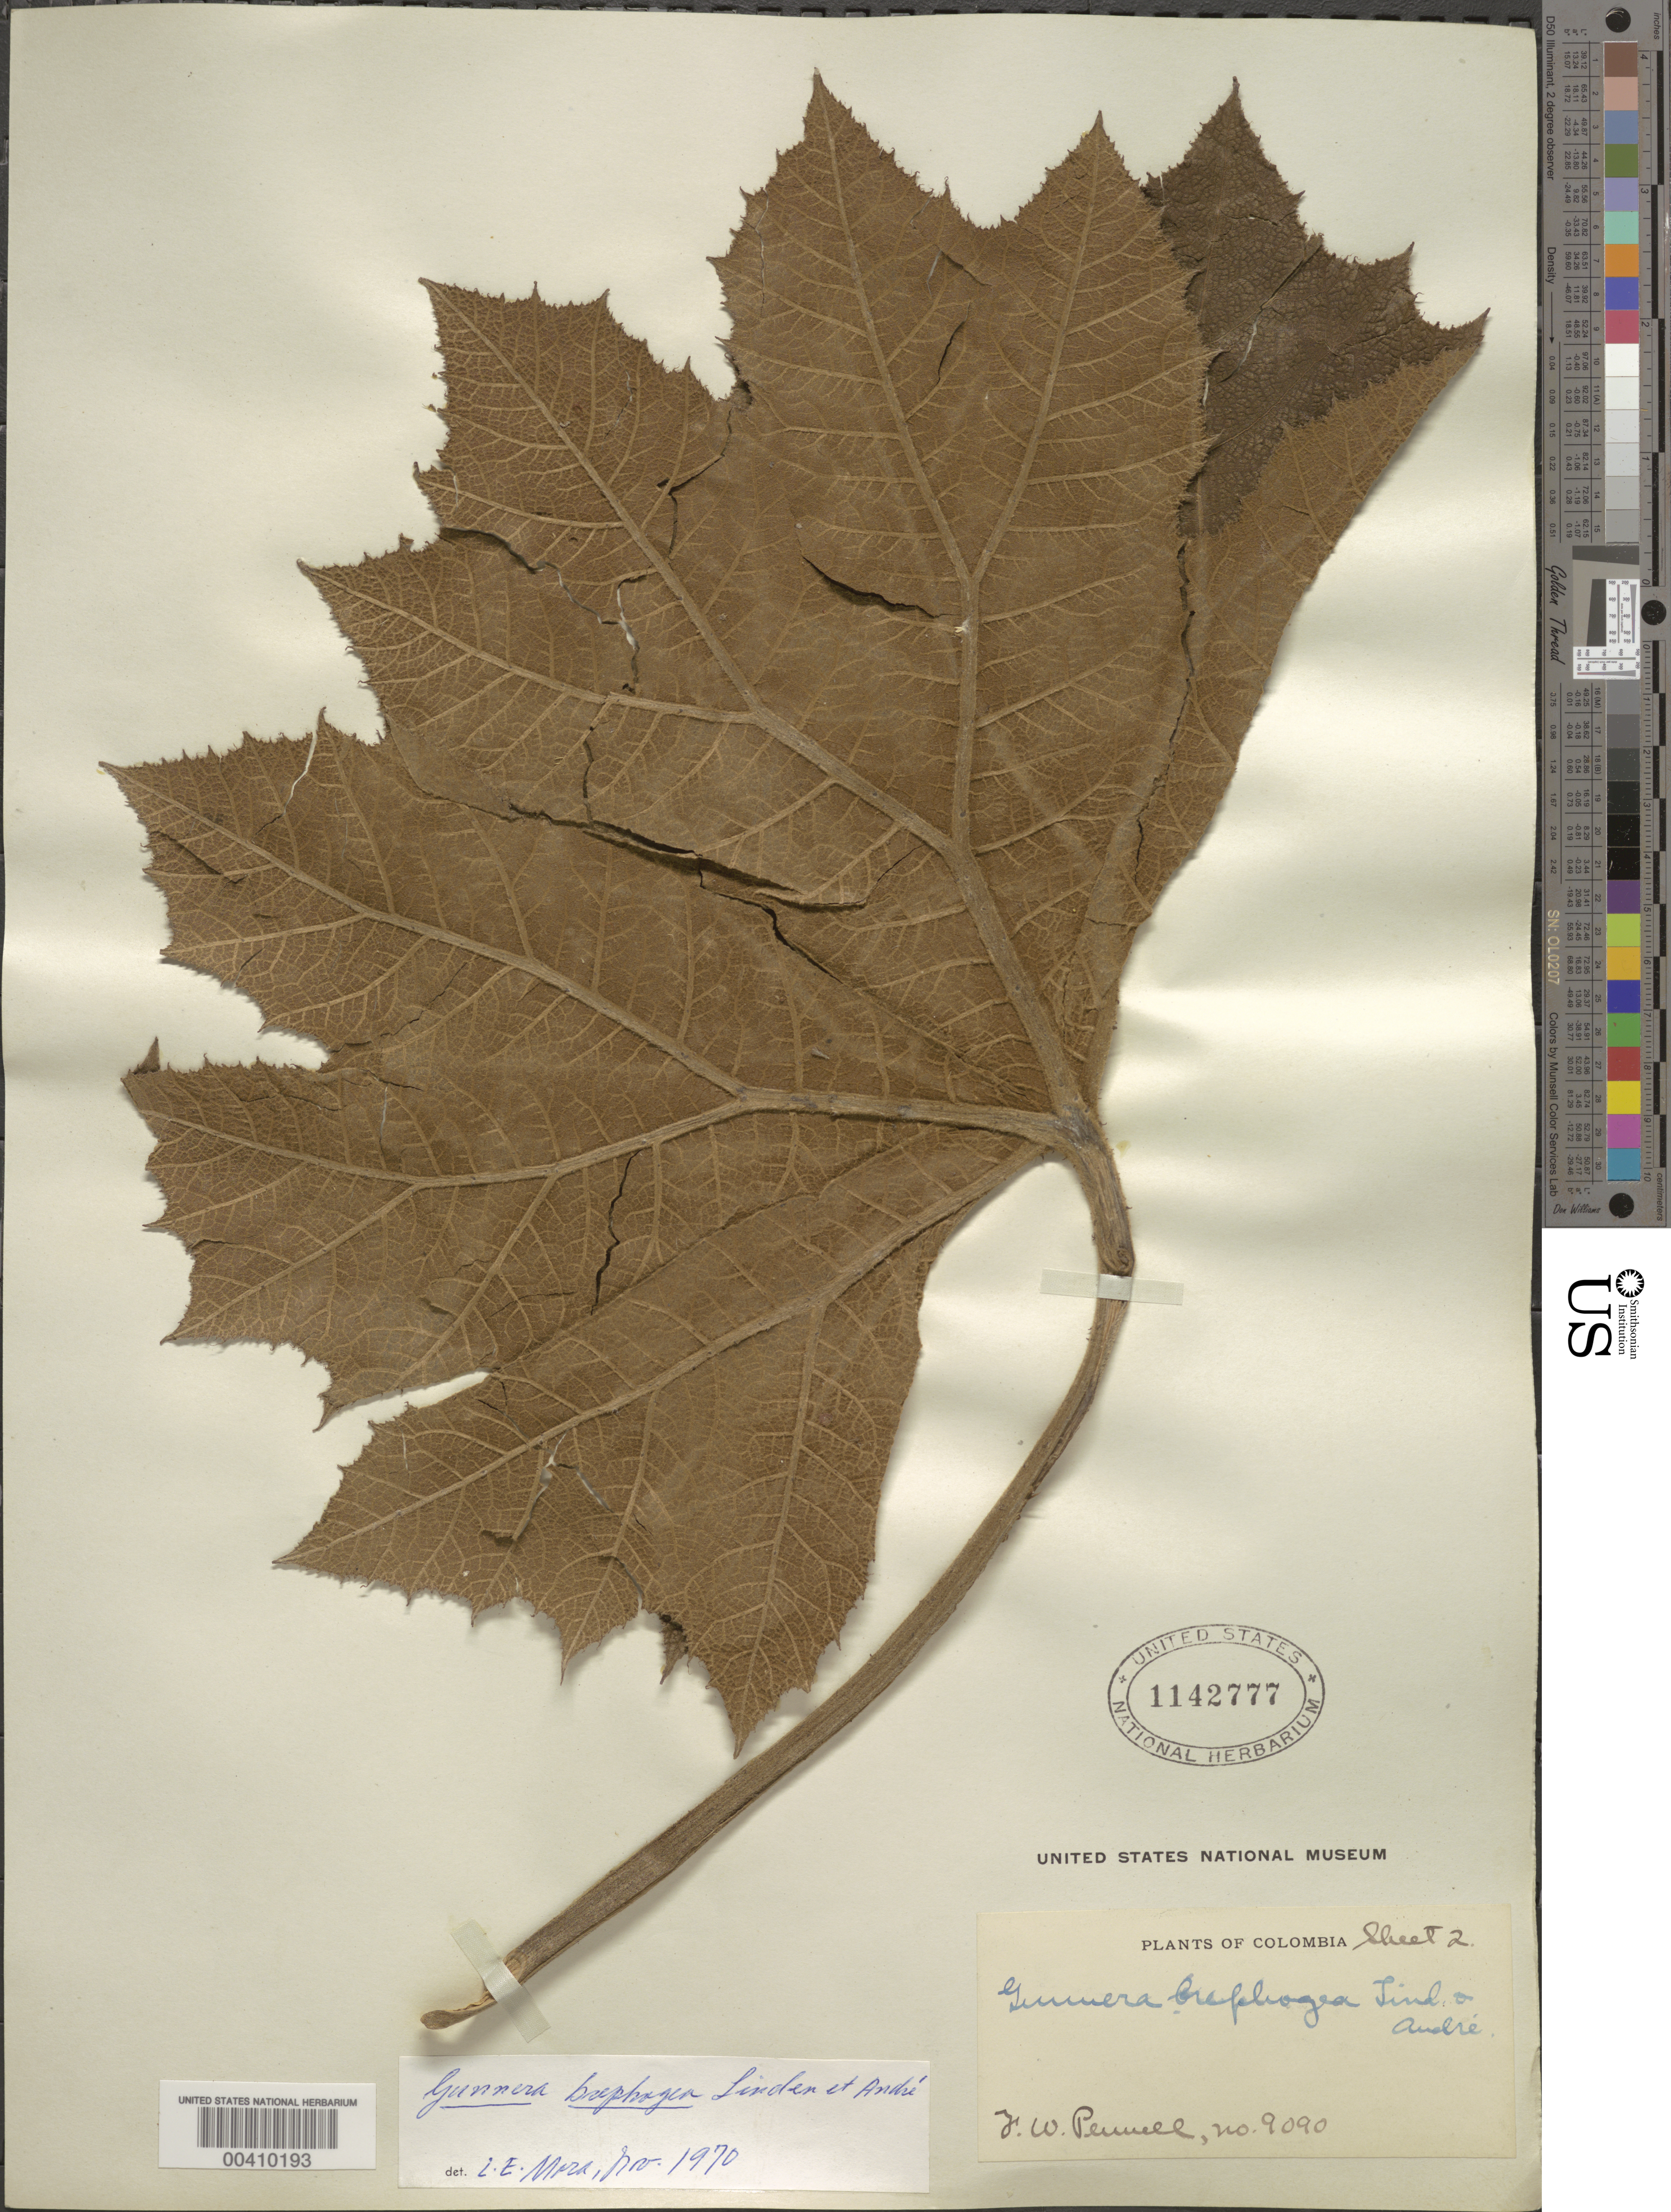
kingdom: Plantae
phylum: Tracheophyta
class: Magnoliopsida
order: Gunnerales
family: Gunneraceae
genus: Gunnera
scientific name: Gunnera brephogea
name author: B.L. Linden & André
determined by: Mora-Osejo, L. E.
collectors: F. W. Pennell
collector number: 9090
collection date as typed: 31 Jul 1922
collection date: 1922-07-31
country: Colombia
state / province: Caldas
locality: Rio Navarco, Salenta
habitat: low thickets along R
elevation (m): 1400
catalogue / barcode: US 1142777